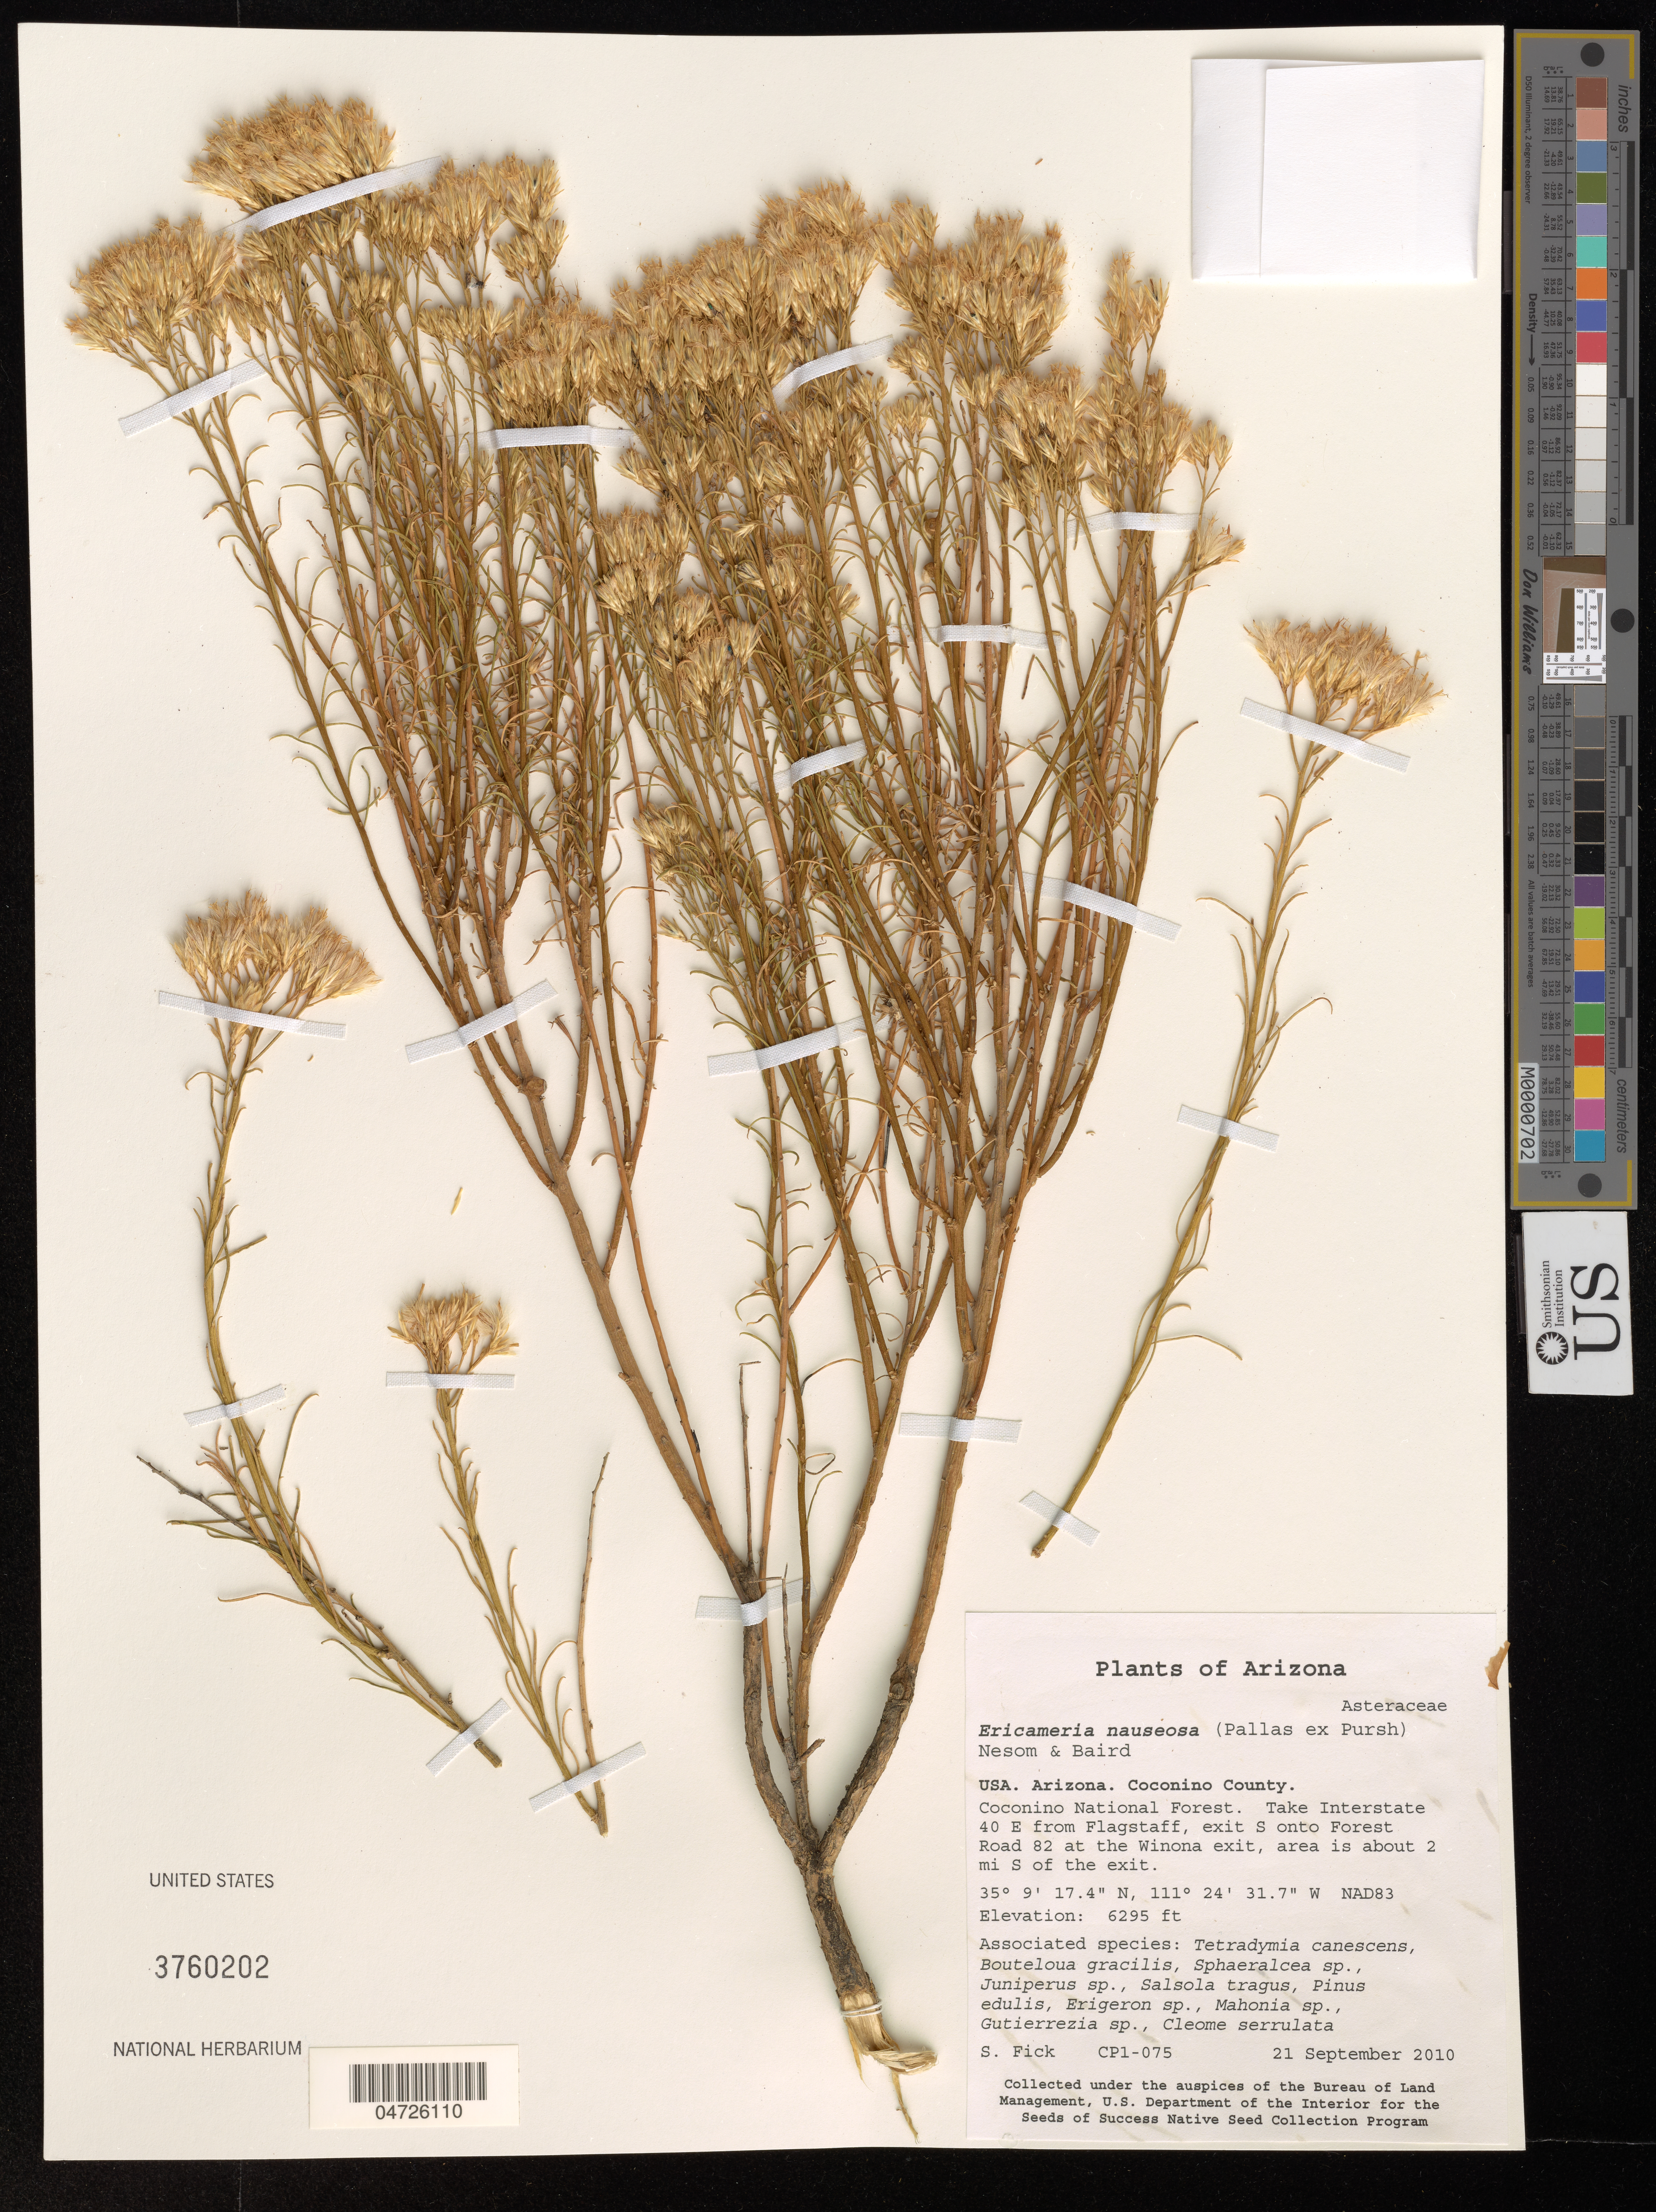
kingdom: Plantae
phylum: Tracheophyta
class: Magnoliopsida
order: Asterales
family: Asteraceae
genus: Ericameria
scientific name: Ericameria nauseosa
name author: (Pall. ex Pursh) G.L. Nesom & G.I. Baird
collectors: S. Fick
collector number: CP1-075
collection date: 2010-09-21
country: United States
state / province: Arizona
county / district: Coconino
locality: Coconino County. Coconino National Forest. Take Interstate 40 E from Flagstaff, exit S onto Forest Road 82 at the Winona exit, area is about 2 mi S of the exit. NAD83.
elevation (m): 1919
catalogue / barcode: US 3760202